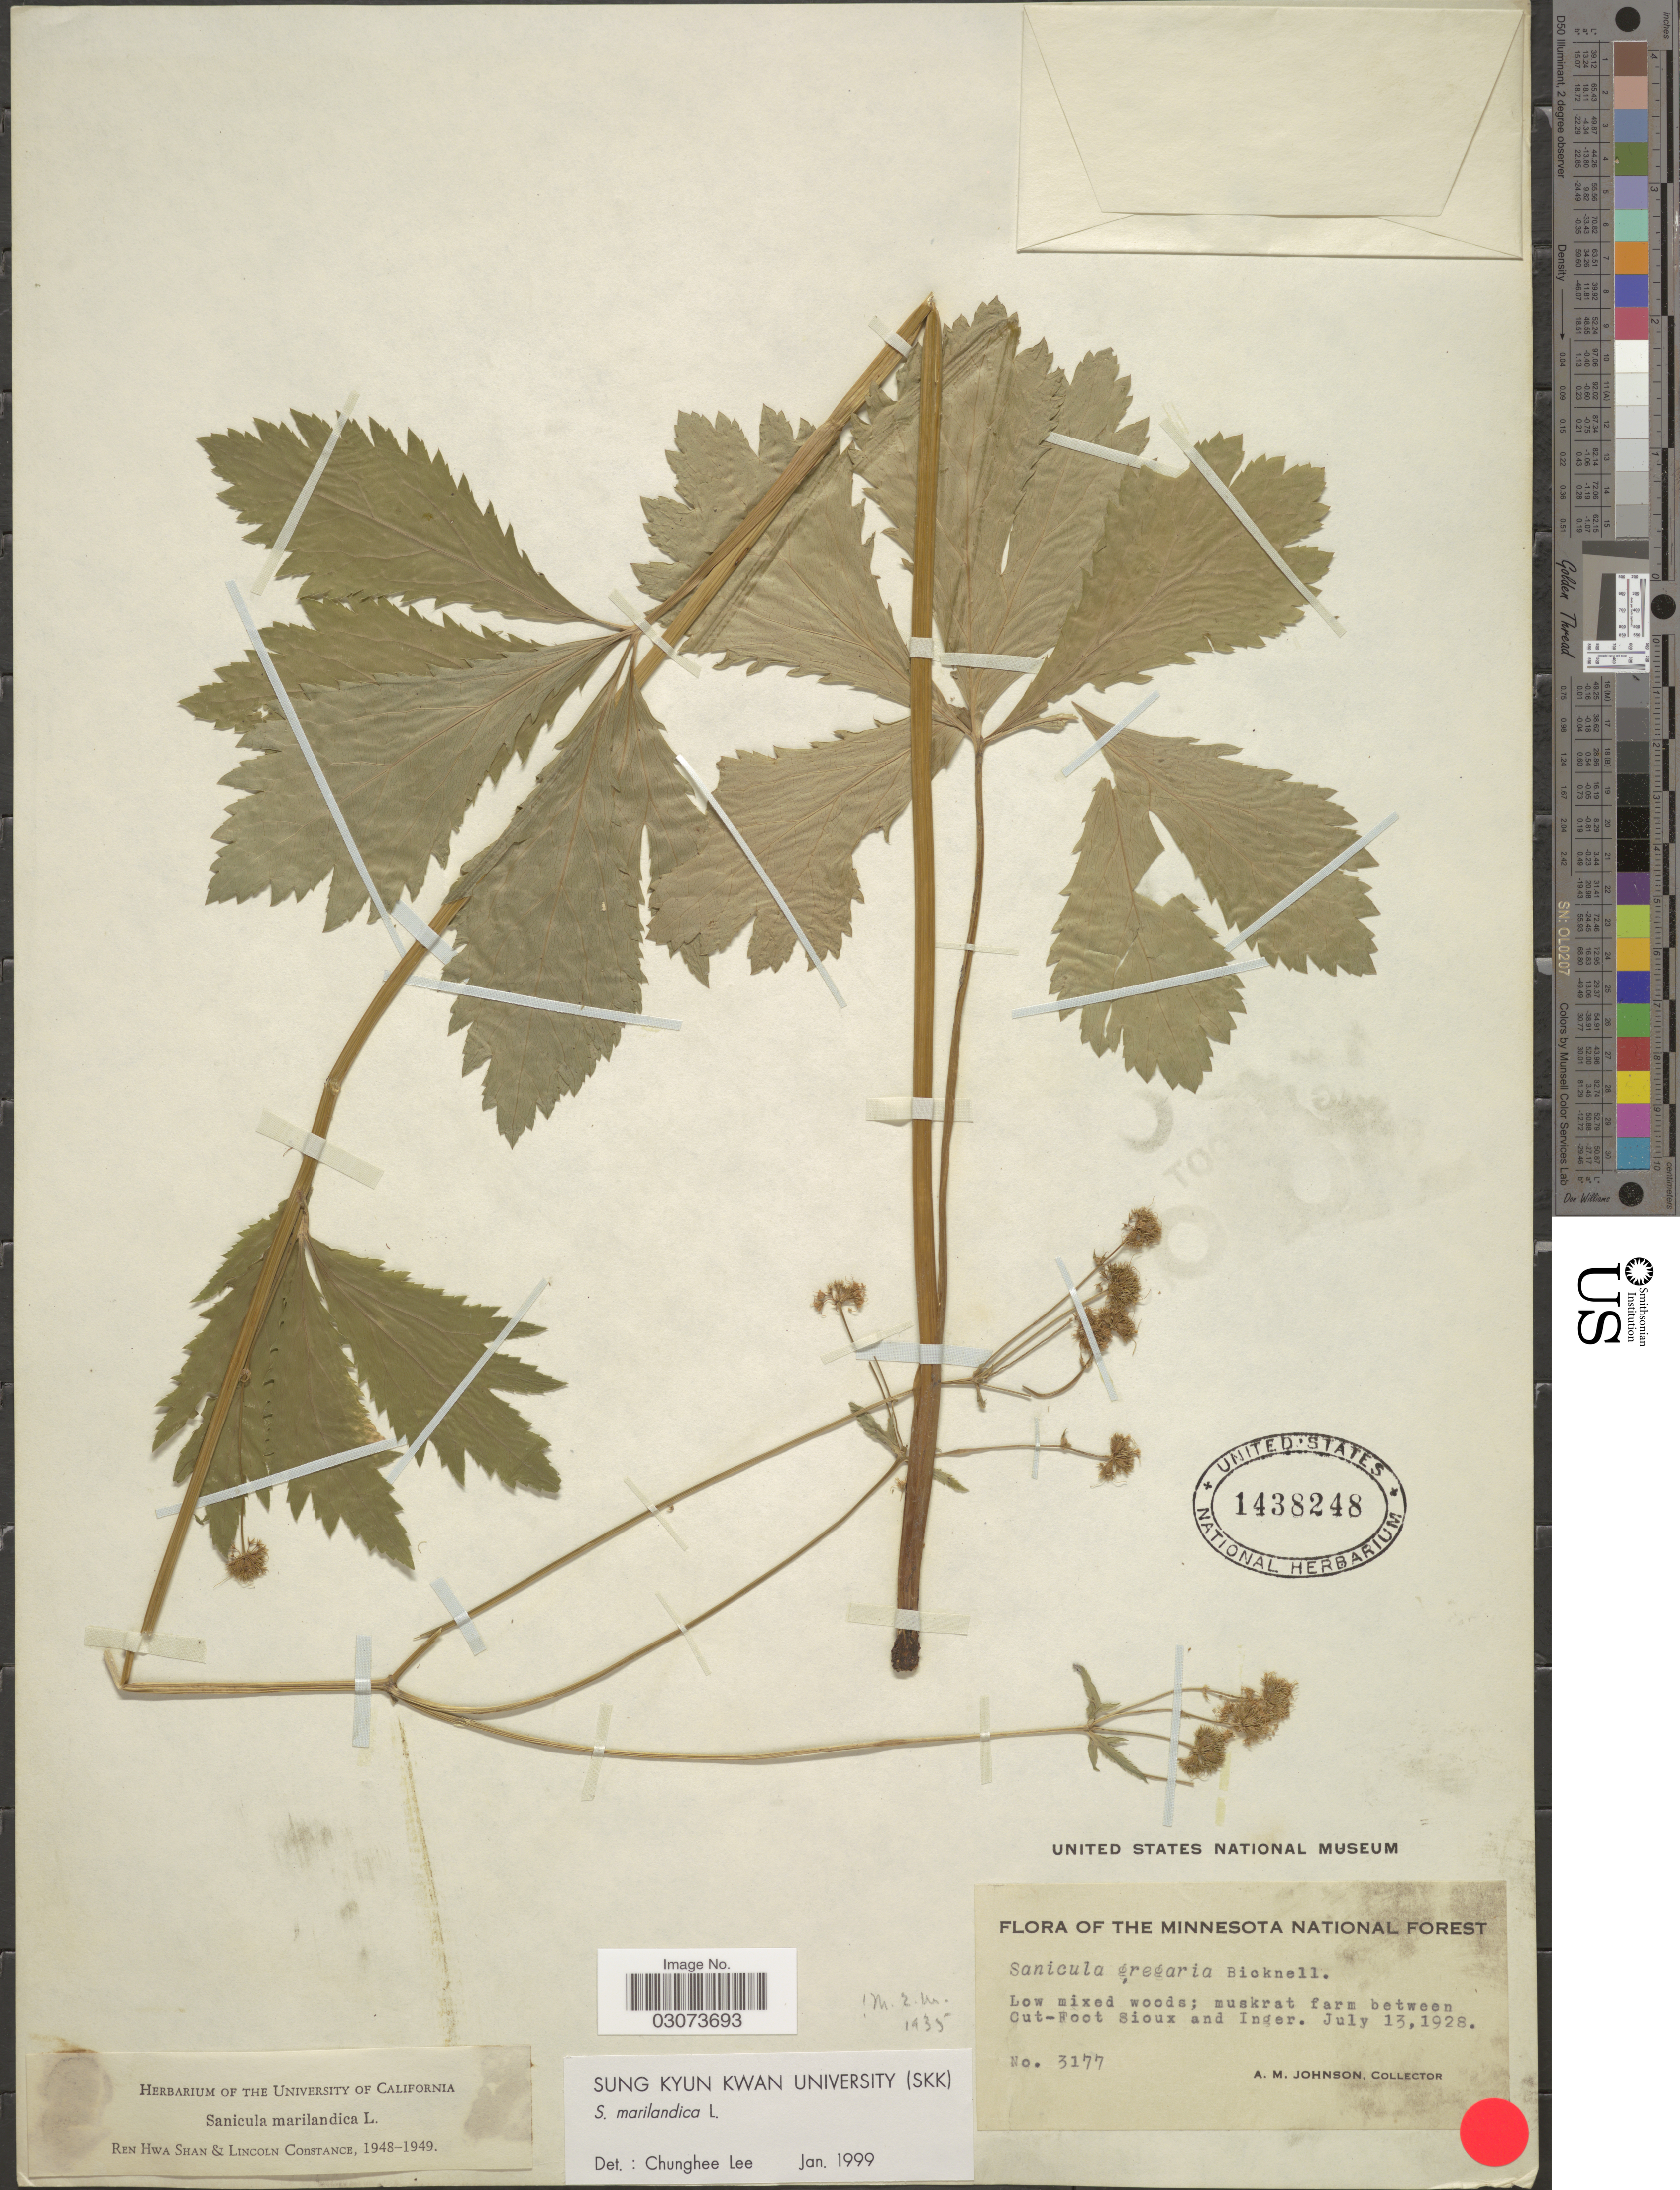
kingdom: Plantae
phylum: Tracheophyta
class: Magnoliopsida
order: Apiales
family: Apiaceae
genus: Sanicula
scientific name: Sanicula marilandica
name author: L.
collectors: A. M. Johnson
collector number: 3177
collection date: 1928-07-13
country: United States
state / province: Minnesota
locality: Minnesota National Forest. Muskrat fram between Cut-Foot Sioux and Inger.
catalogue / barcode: US 1438248